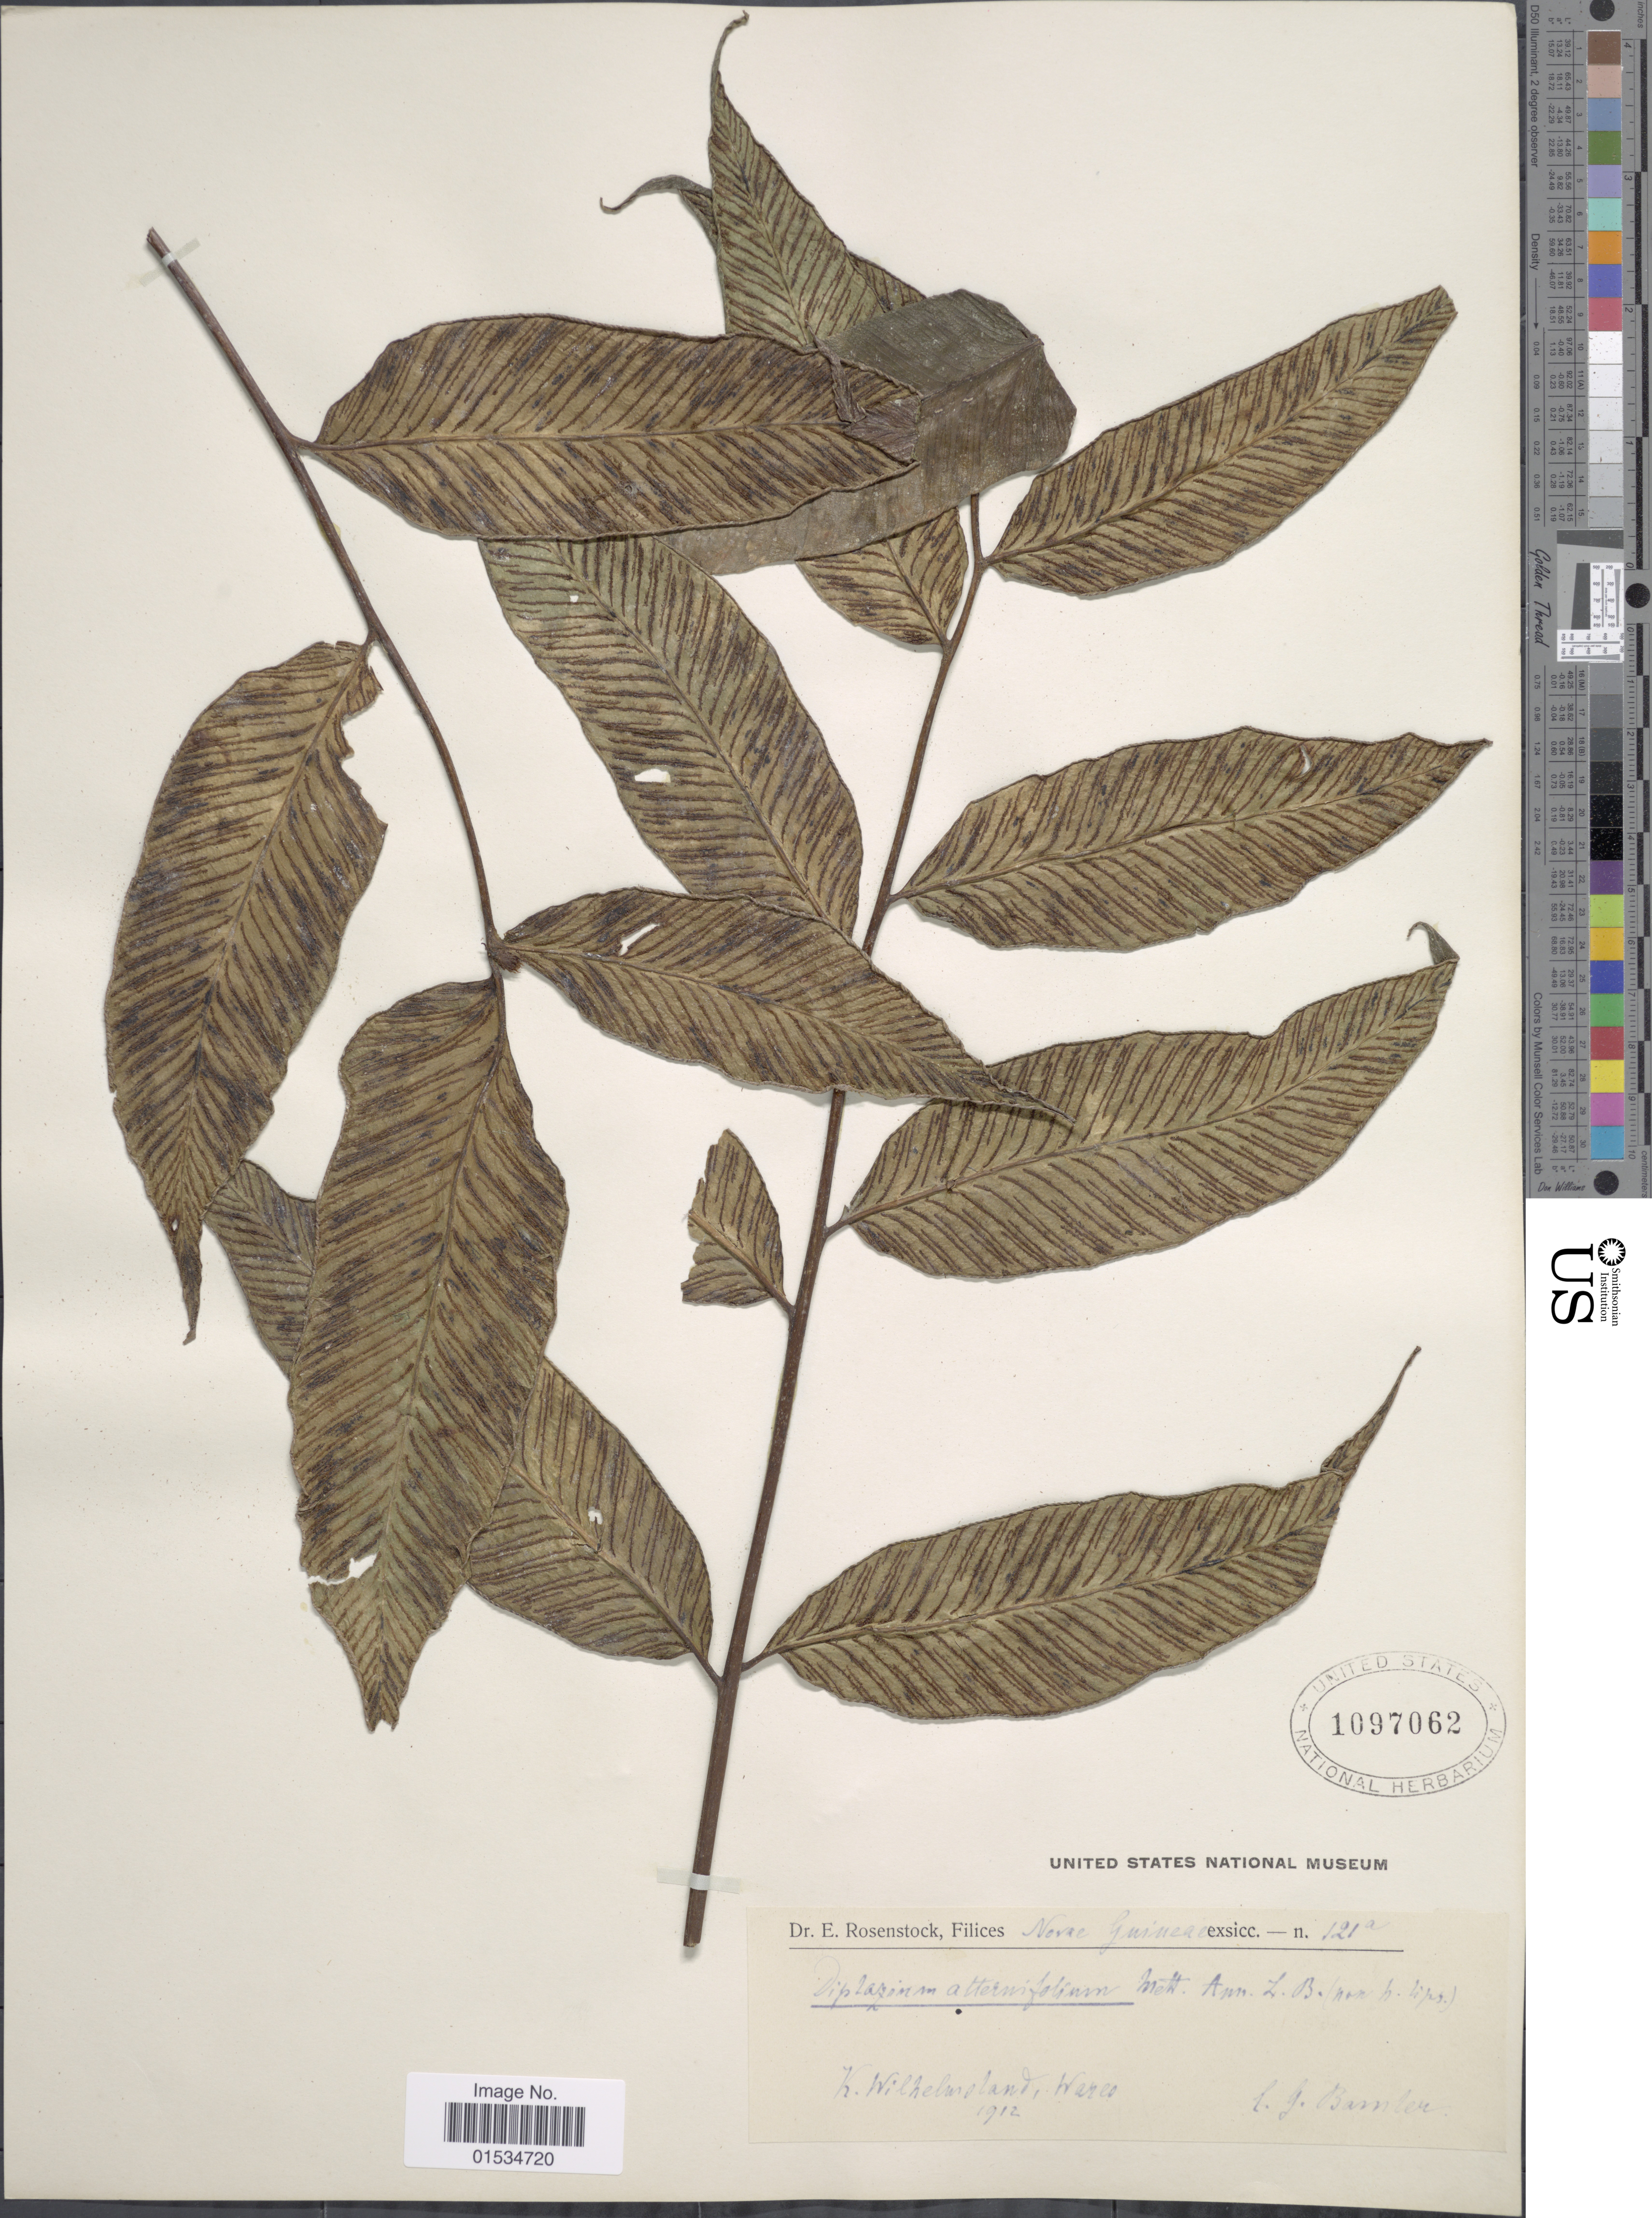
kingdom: Plantae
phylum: Tracheophyta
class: Polypodiopsida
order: Polypodiales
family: Athyriaceae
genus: Diplazium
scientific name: Diplazium bantamense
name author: Blume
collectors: G. Bamler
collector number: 121a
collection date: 1912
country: Papua New Guinea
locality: Novae Guineae, K. Wilhelmsland, Wares [interpreted]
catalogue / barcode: US 1097062